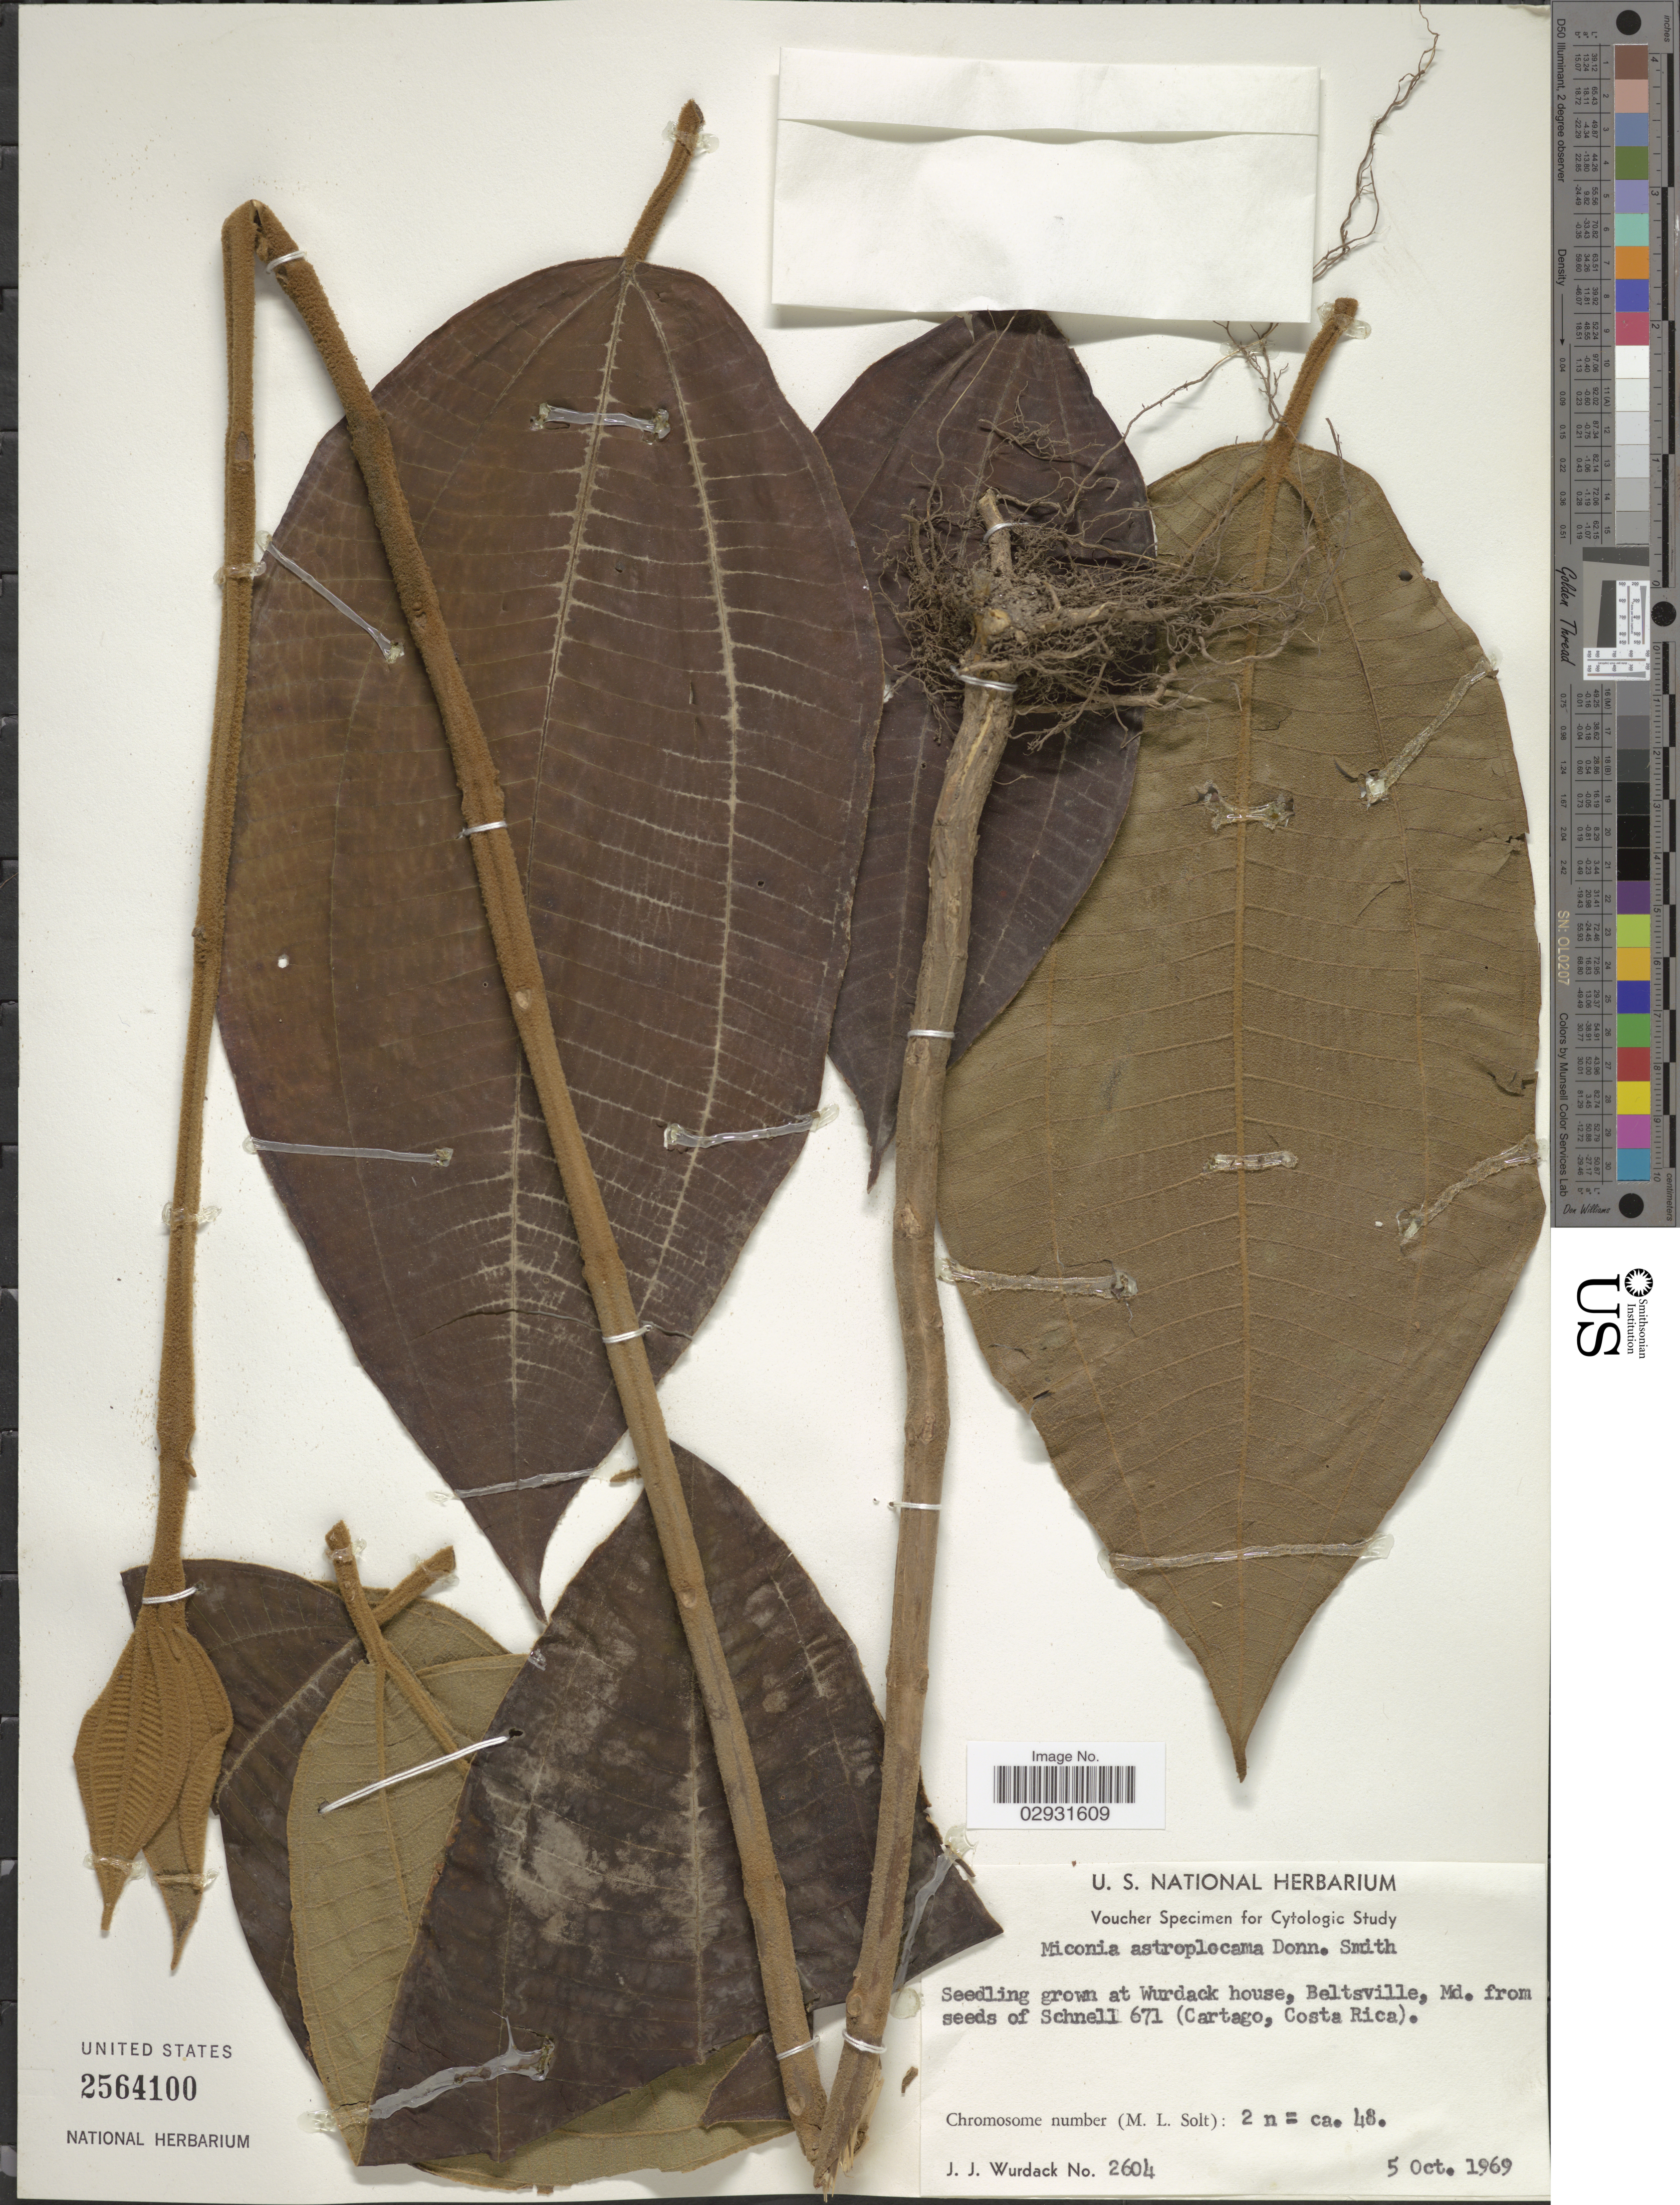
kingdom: Plantae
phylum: Tracheophyta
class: Magnoliopsida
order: Myrtales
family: Melastomataceae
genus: Miconia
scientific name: Miconia astroplocama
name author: Donn. Sm.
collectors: J. J. Wurdack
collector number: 2604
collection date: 1969-10-05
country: United States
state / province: Maryland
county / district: Prince George's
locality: Seedling grown at Wurdack house, Beltsville.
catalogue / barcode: US 2564100